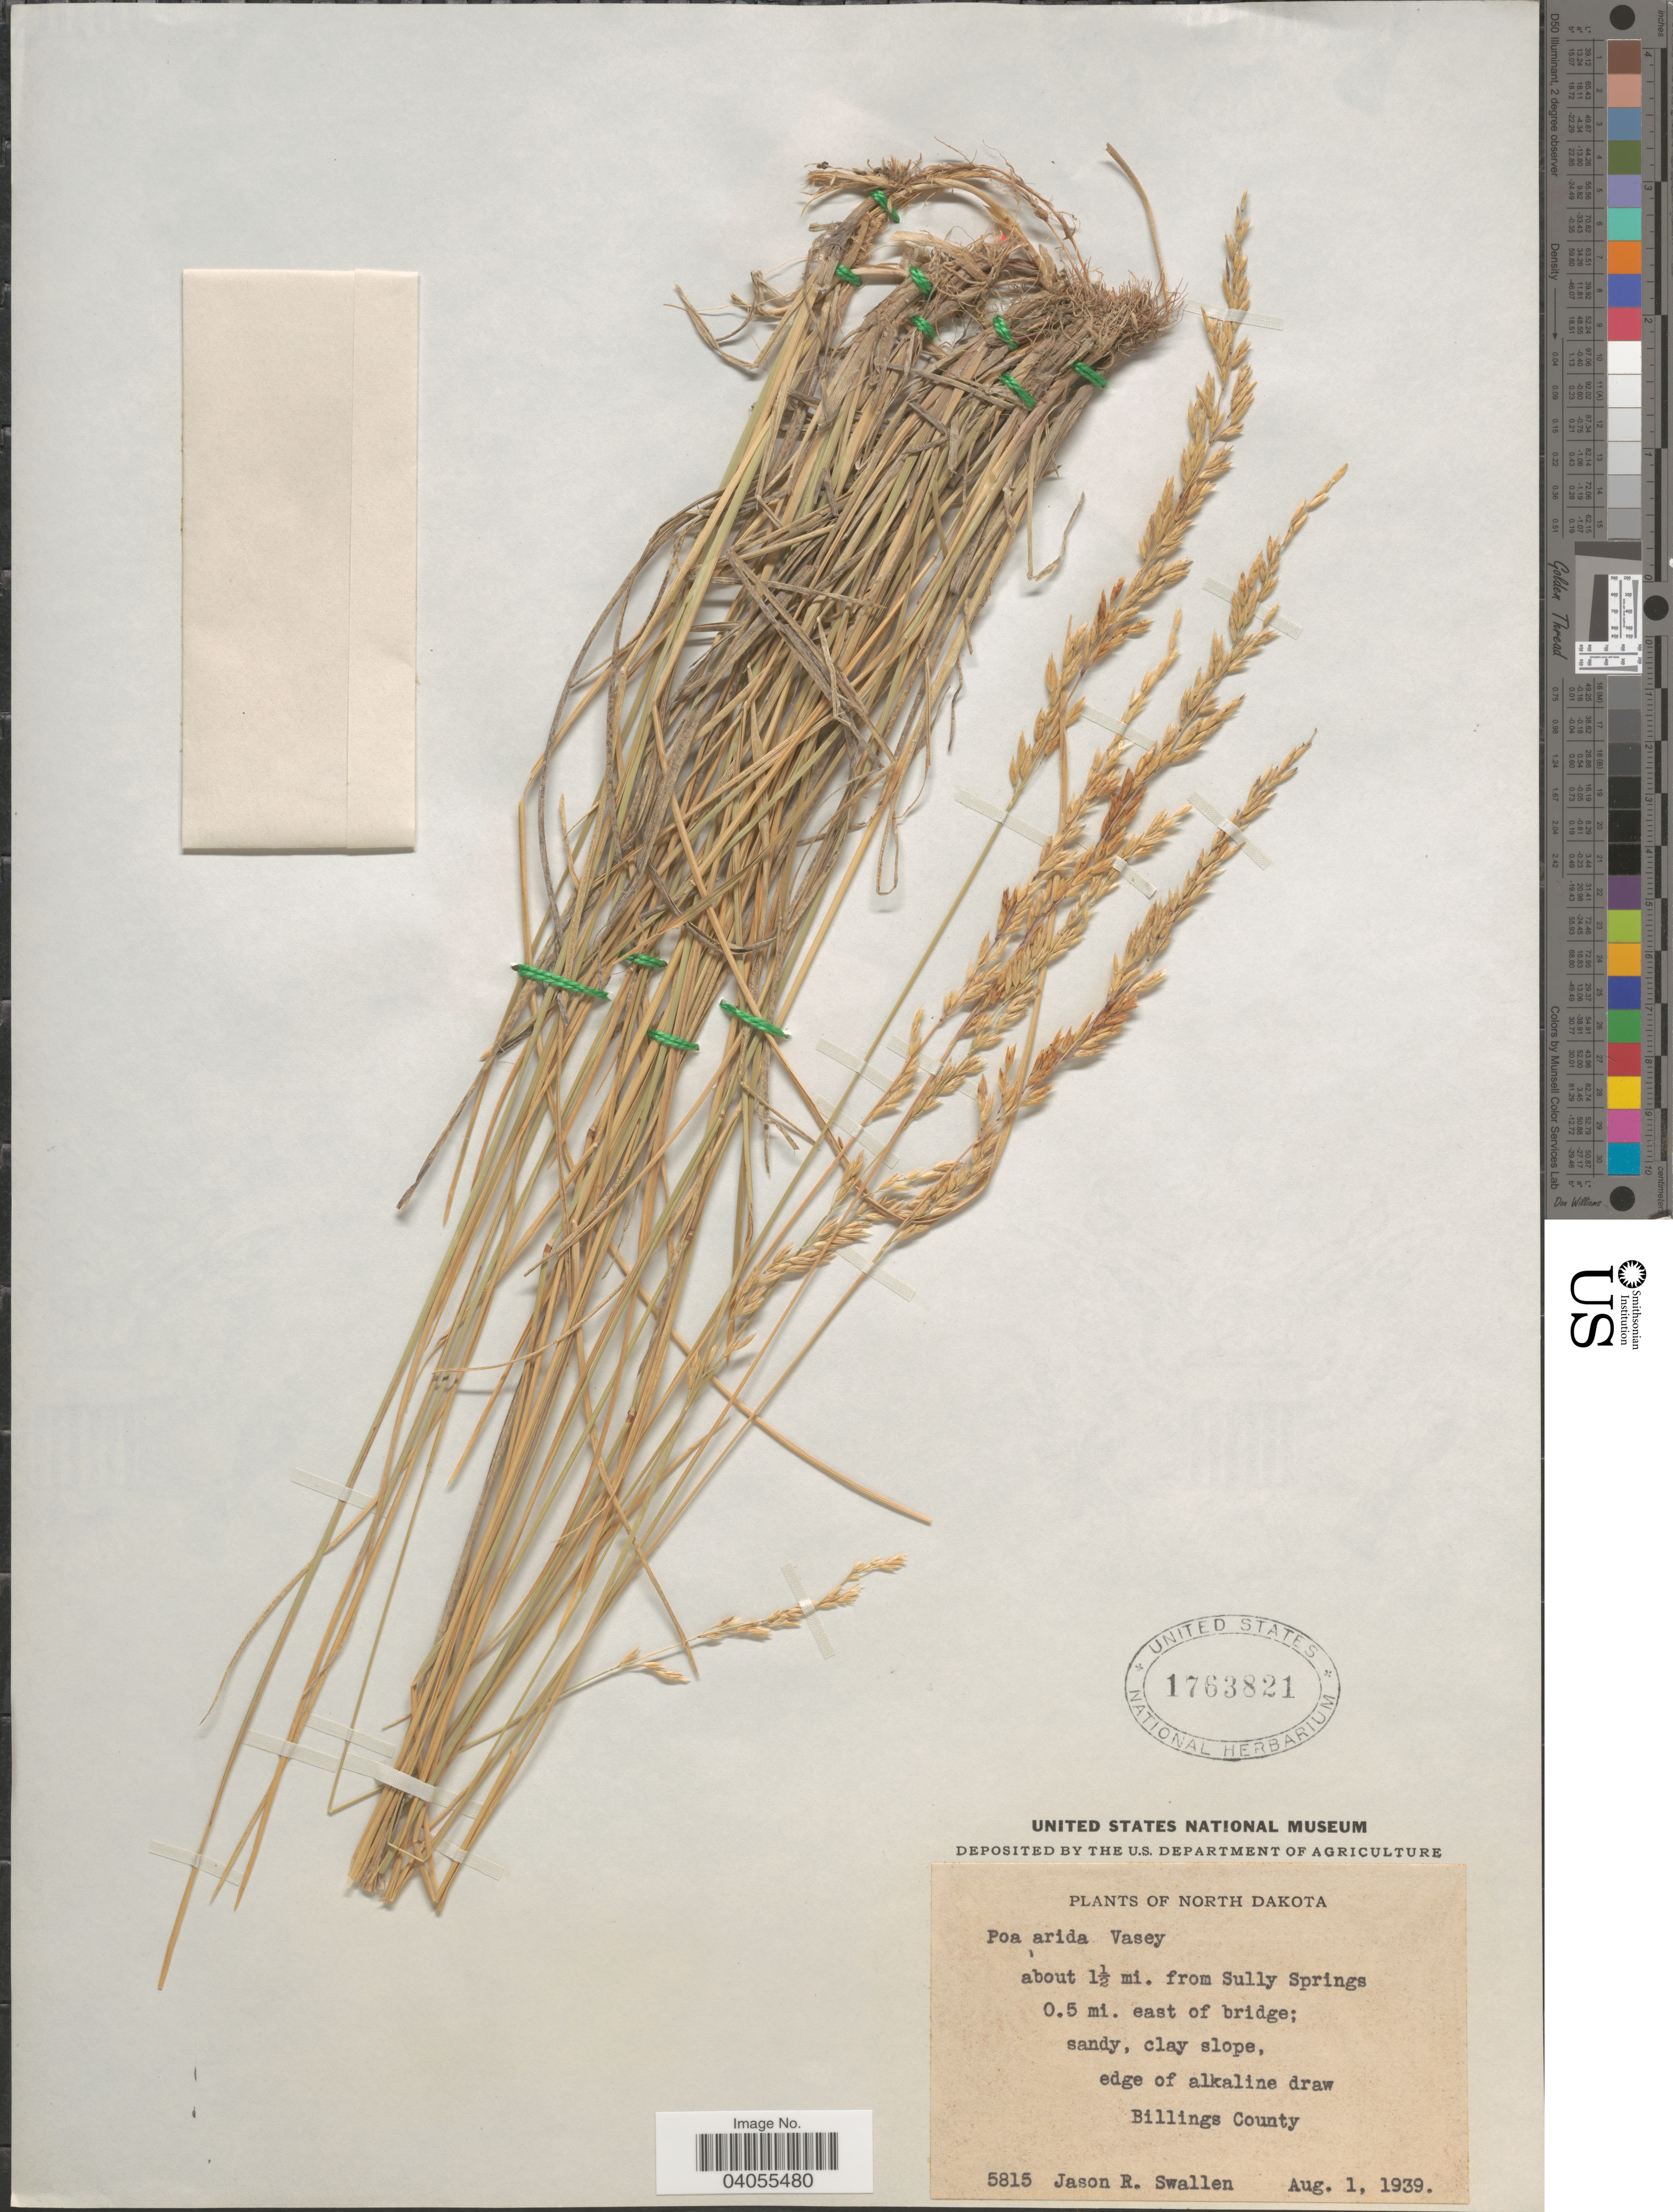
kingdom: Plantae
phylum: Tracheophyta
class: Liliopsida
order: Poales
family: Poaceae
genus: Poa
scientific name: Poa arida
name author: Vasey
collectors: J. R. Swallen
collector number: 5815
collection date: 1939-08-01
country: United States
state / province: North Dakota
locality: About 1½ mi. from Sully Springs. 0.5 mi. east of bridge; sandy, clay slope, edge of alkaline draw. Billings County.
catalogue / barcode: US 1763821